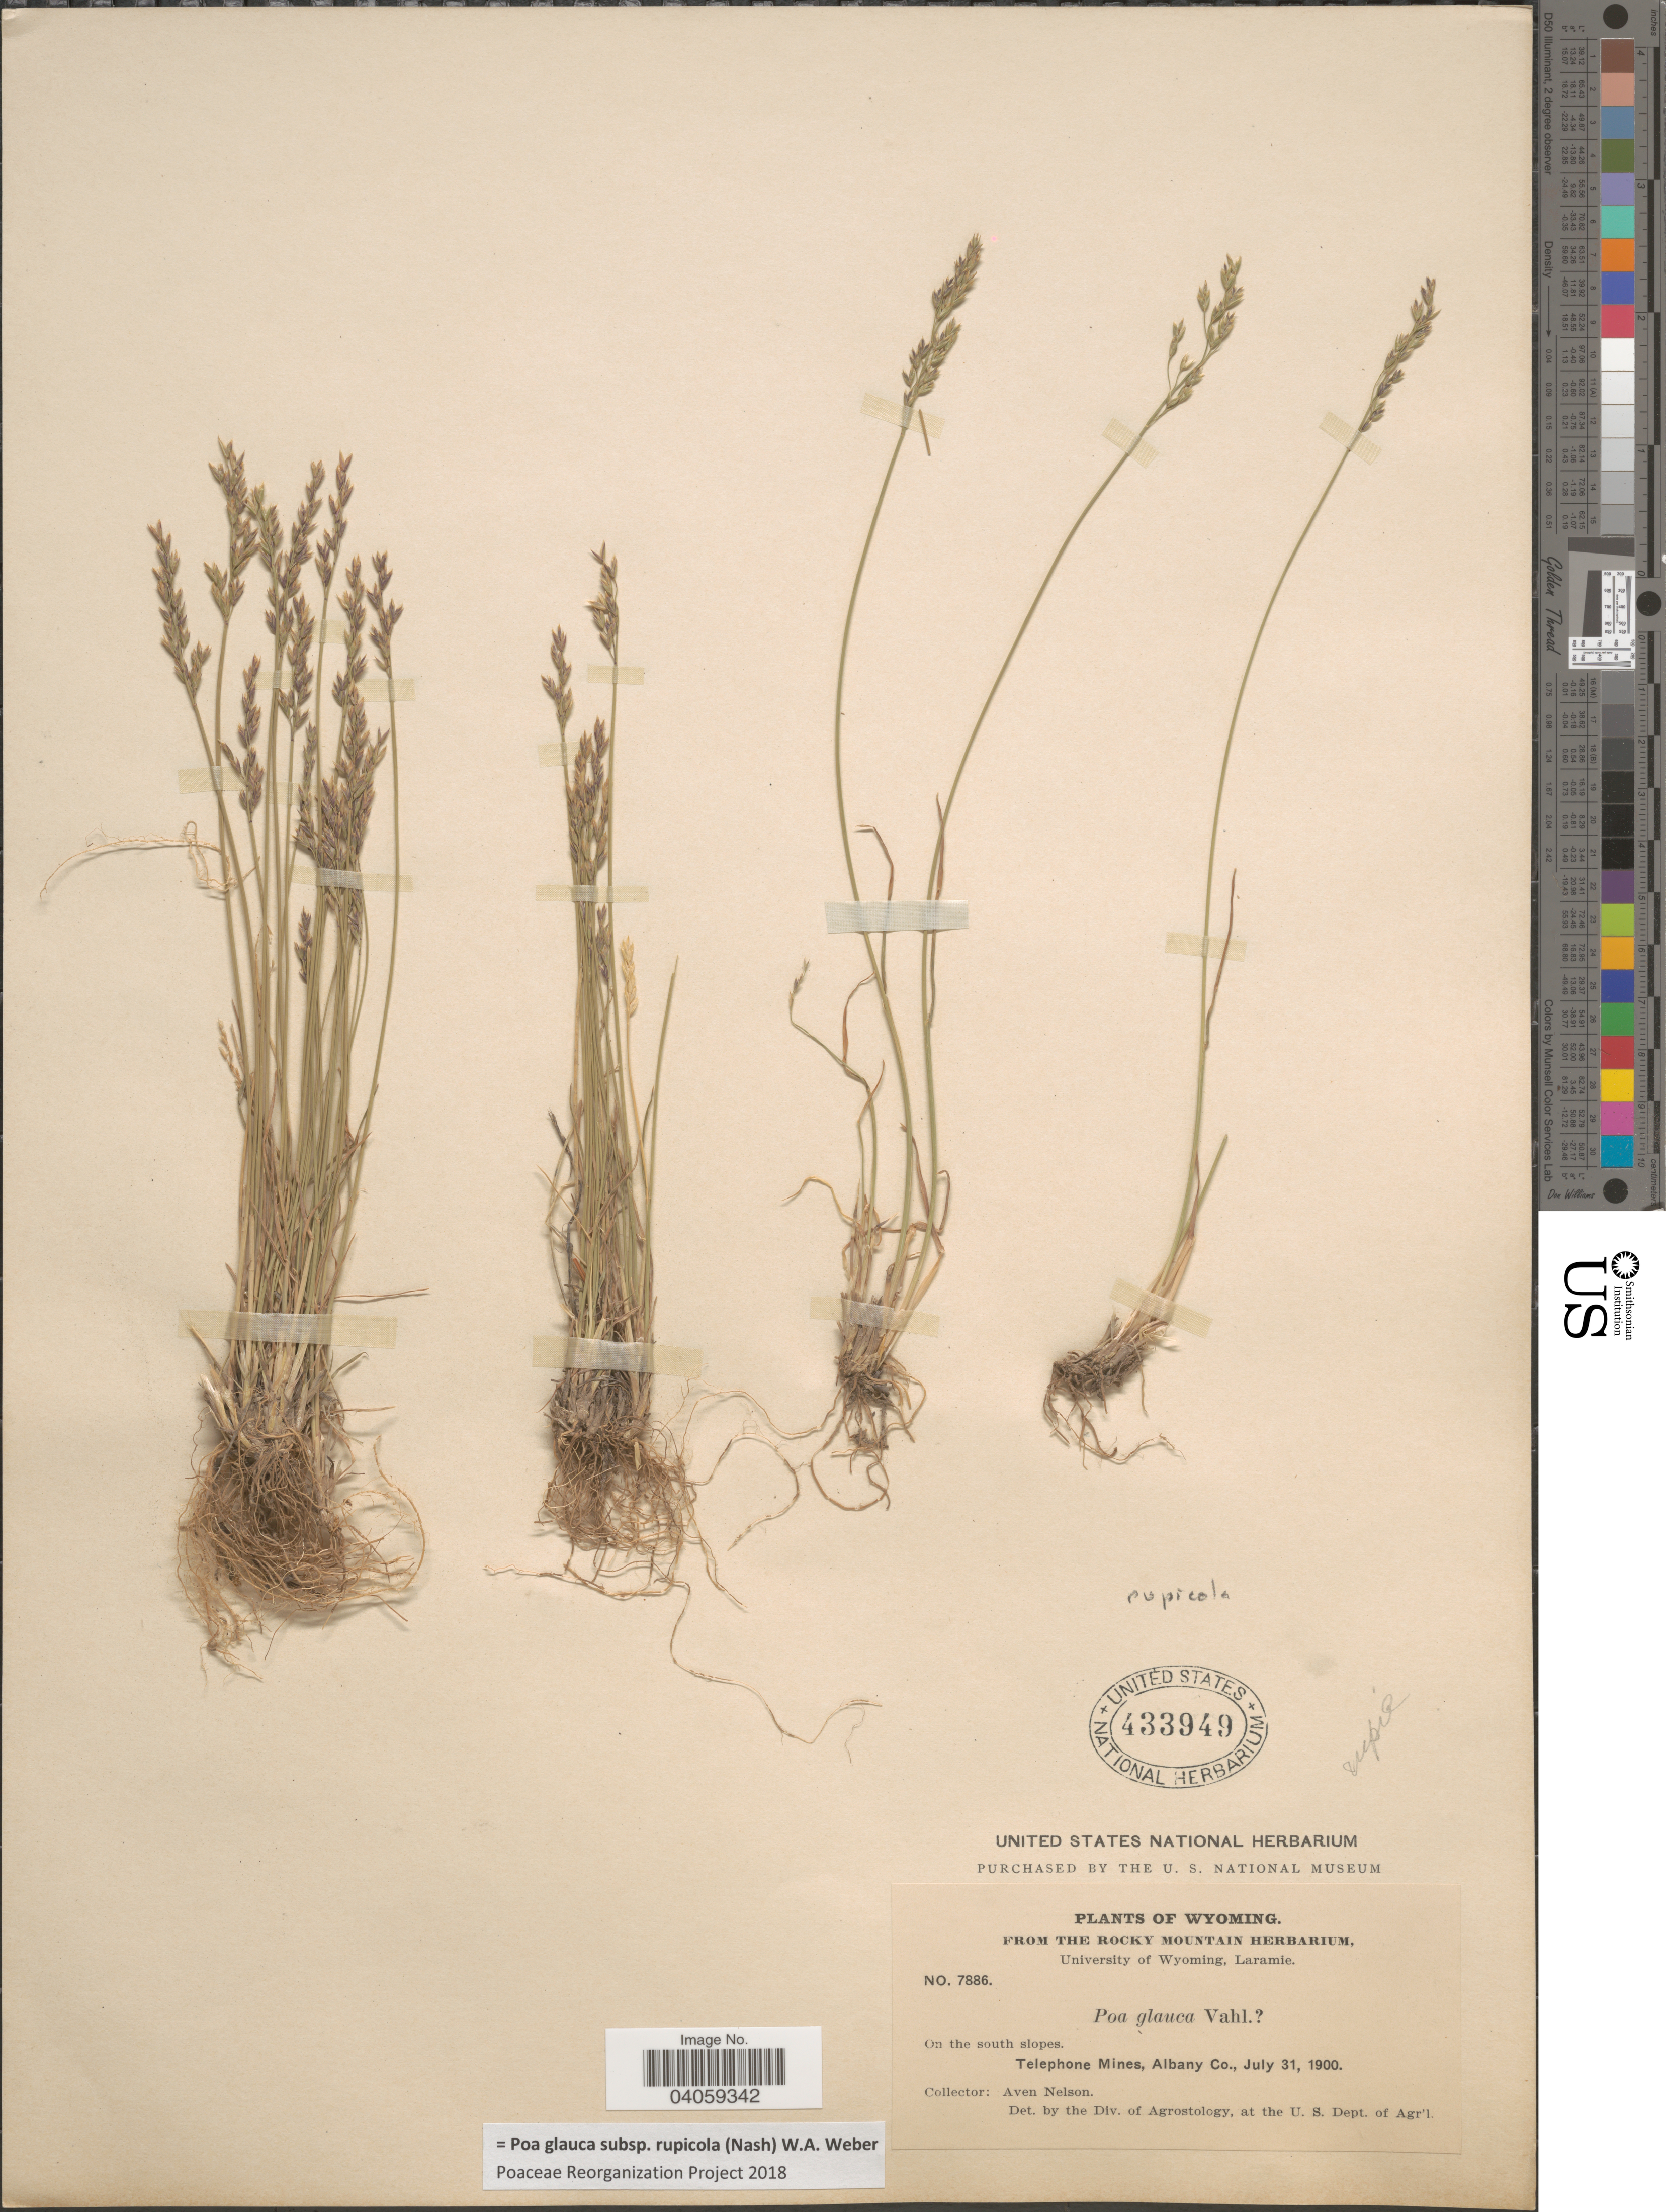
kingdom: Plantae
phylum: Tracheophyta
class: Liliopsida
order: Poales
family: Poaceae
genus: Poa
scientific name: Poa glauca subsp. rupicola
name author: (Nash) W.A. Weber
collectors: A. Nelson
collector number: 7886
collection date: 1900-07-31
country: United States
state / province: Wyoming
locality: On the south slopes. Telephone Mines, Albany Co.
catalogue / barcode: US 433949